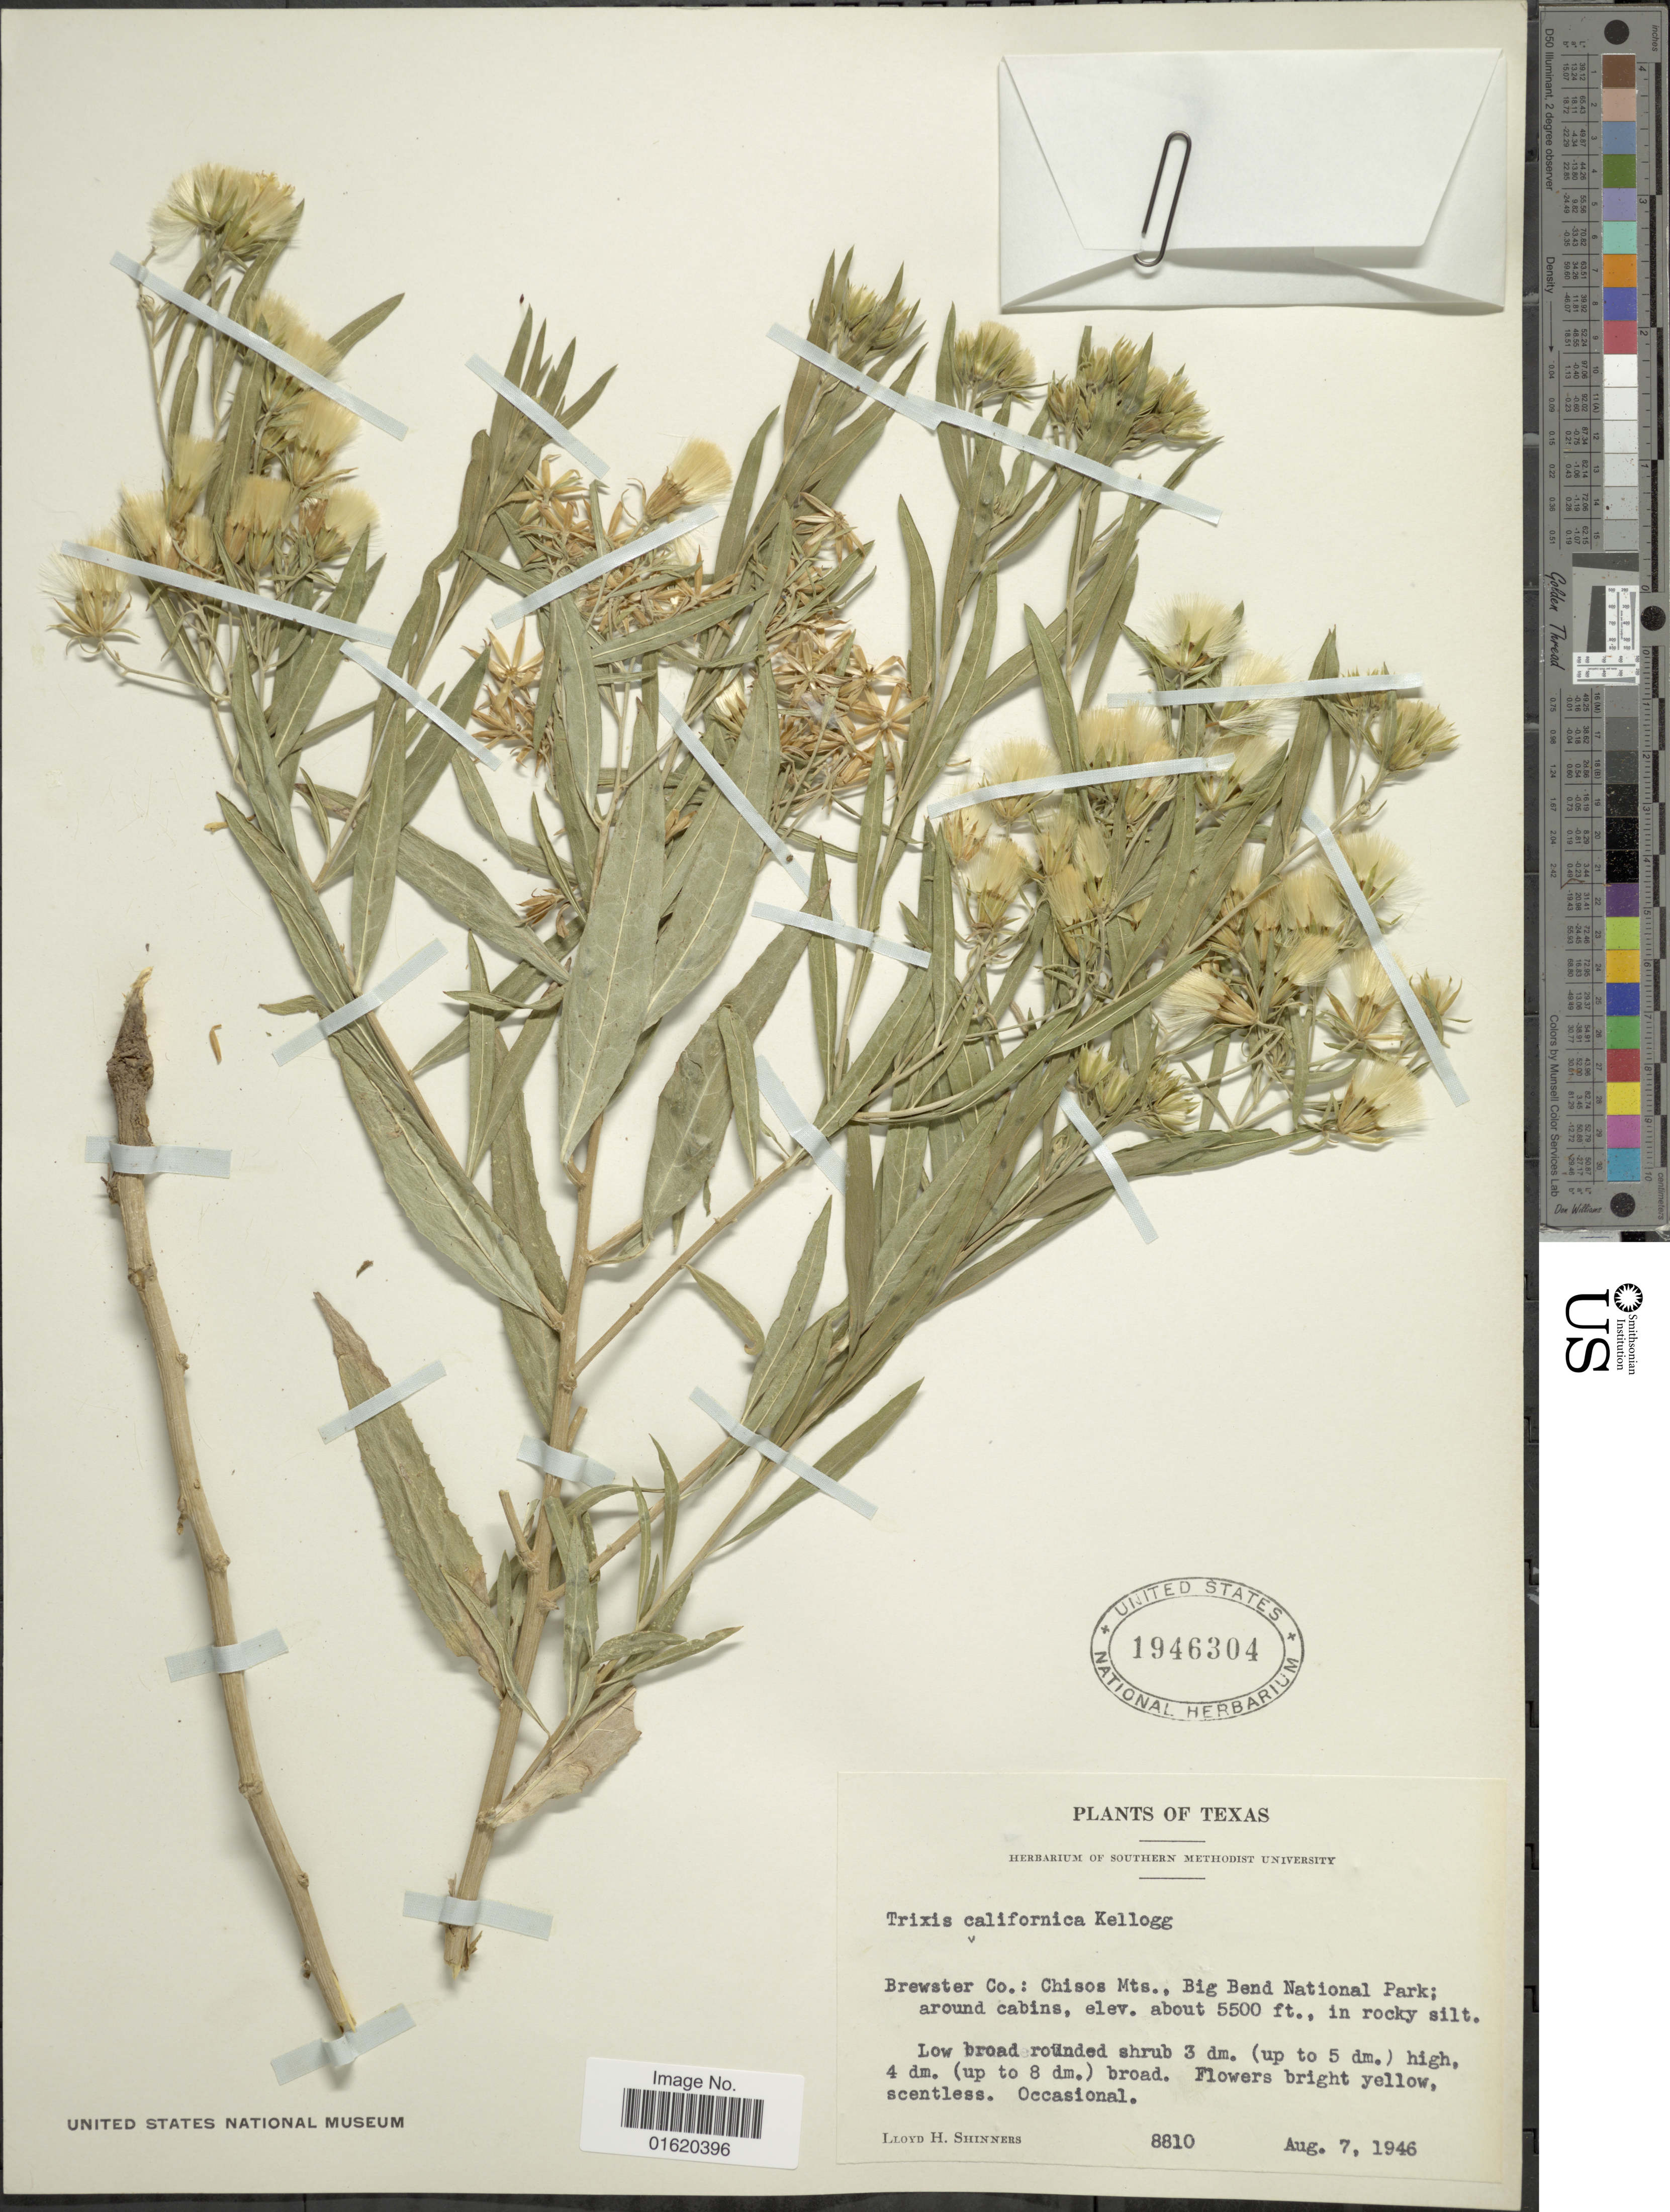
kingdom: Plantae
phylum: Tracheophyta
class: Magnoliopsida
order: Asterales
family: Asteraceae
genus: Trixis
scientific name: Trixis californica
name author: Kellogg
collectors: L. H. Shinners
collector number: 8810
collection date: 1946-08-07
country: United States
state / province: Texas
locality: Brewster Co.: Chisos Mts., Big Bend National Park; around cabins, in rocky silt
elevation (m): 1676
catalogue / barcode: US 1946304